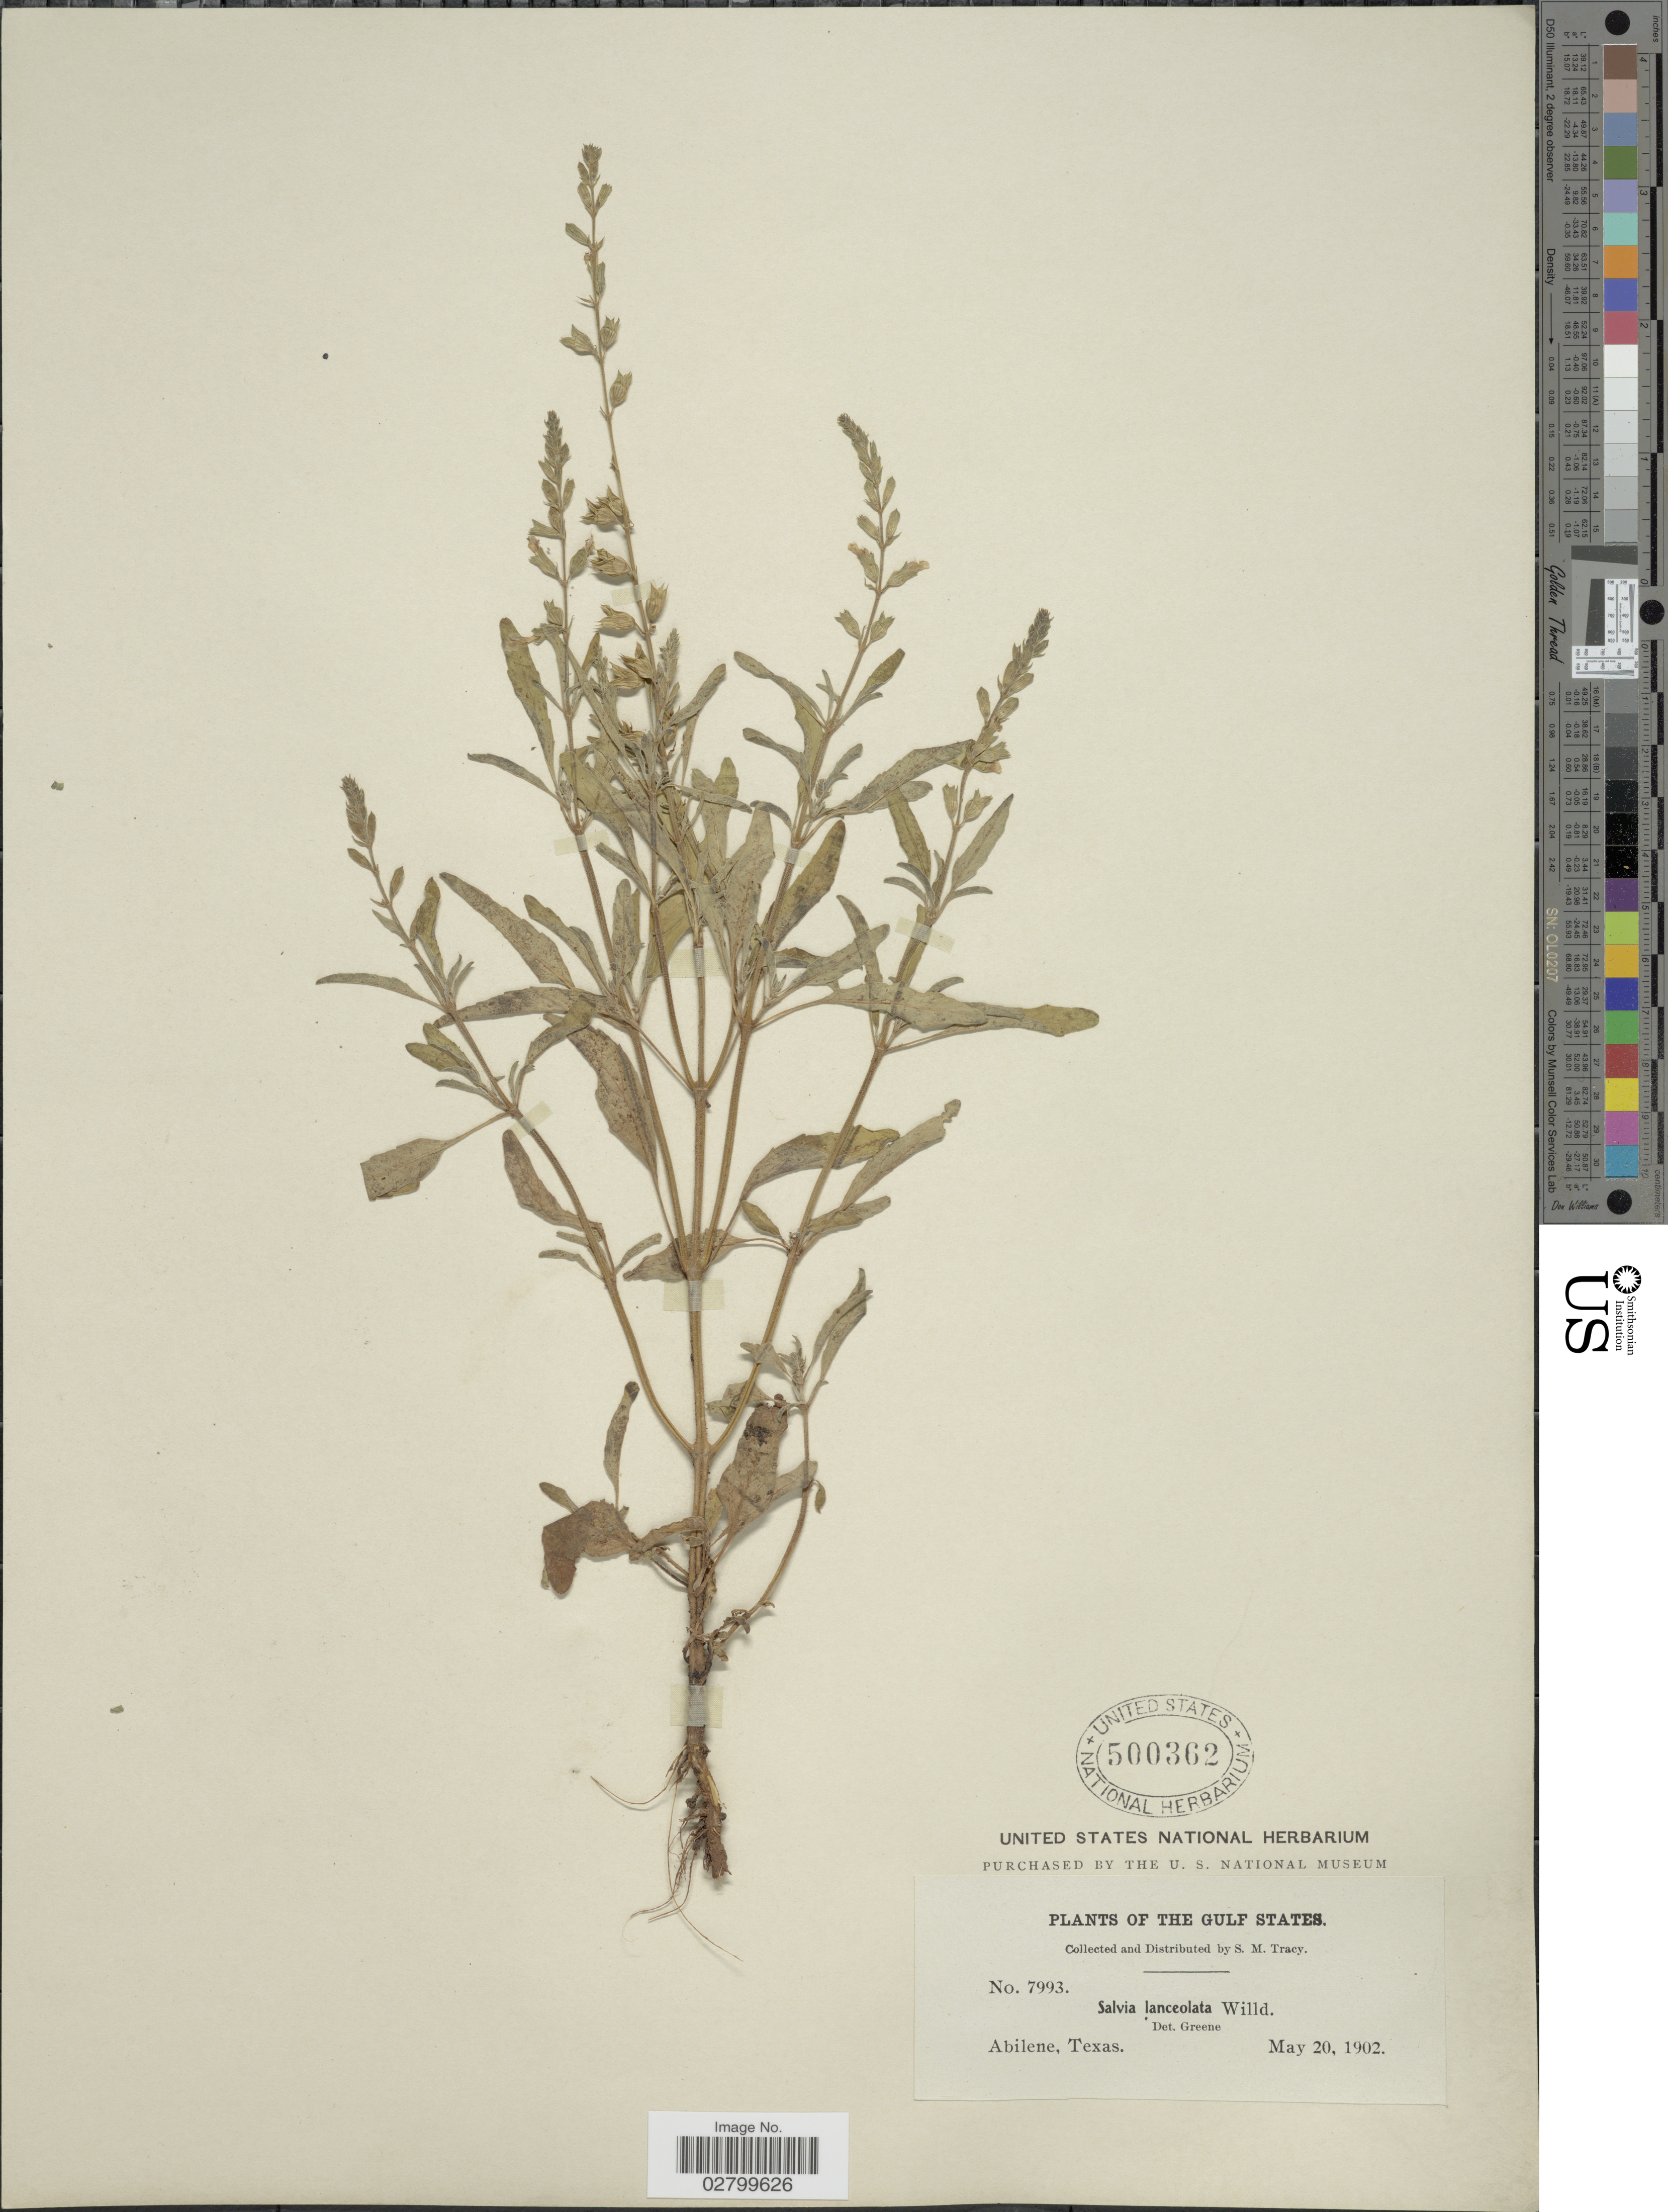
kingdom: Plantae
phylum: Tracheophyta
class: Magnoliopsida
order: Lamiales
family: Lamiaceae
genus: Salvia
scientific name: Salvia lanceolata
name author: Brouss.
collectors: S. M. Tracy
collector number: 7993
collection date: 1902-05-20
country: United States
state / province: Texas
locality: Gulf States. Abilene, Texas.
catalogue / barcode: US 500362